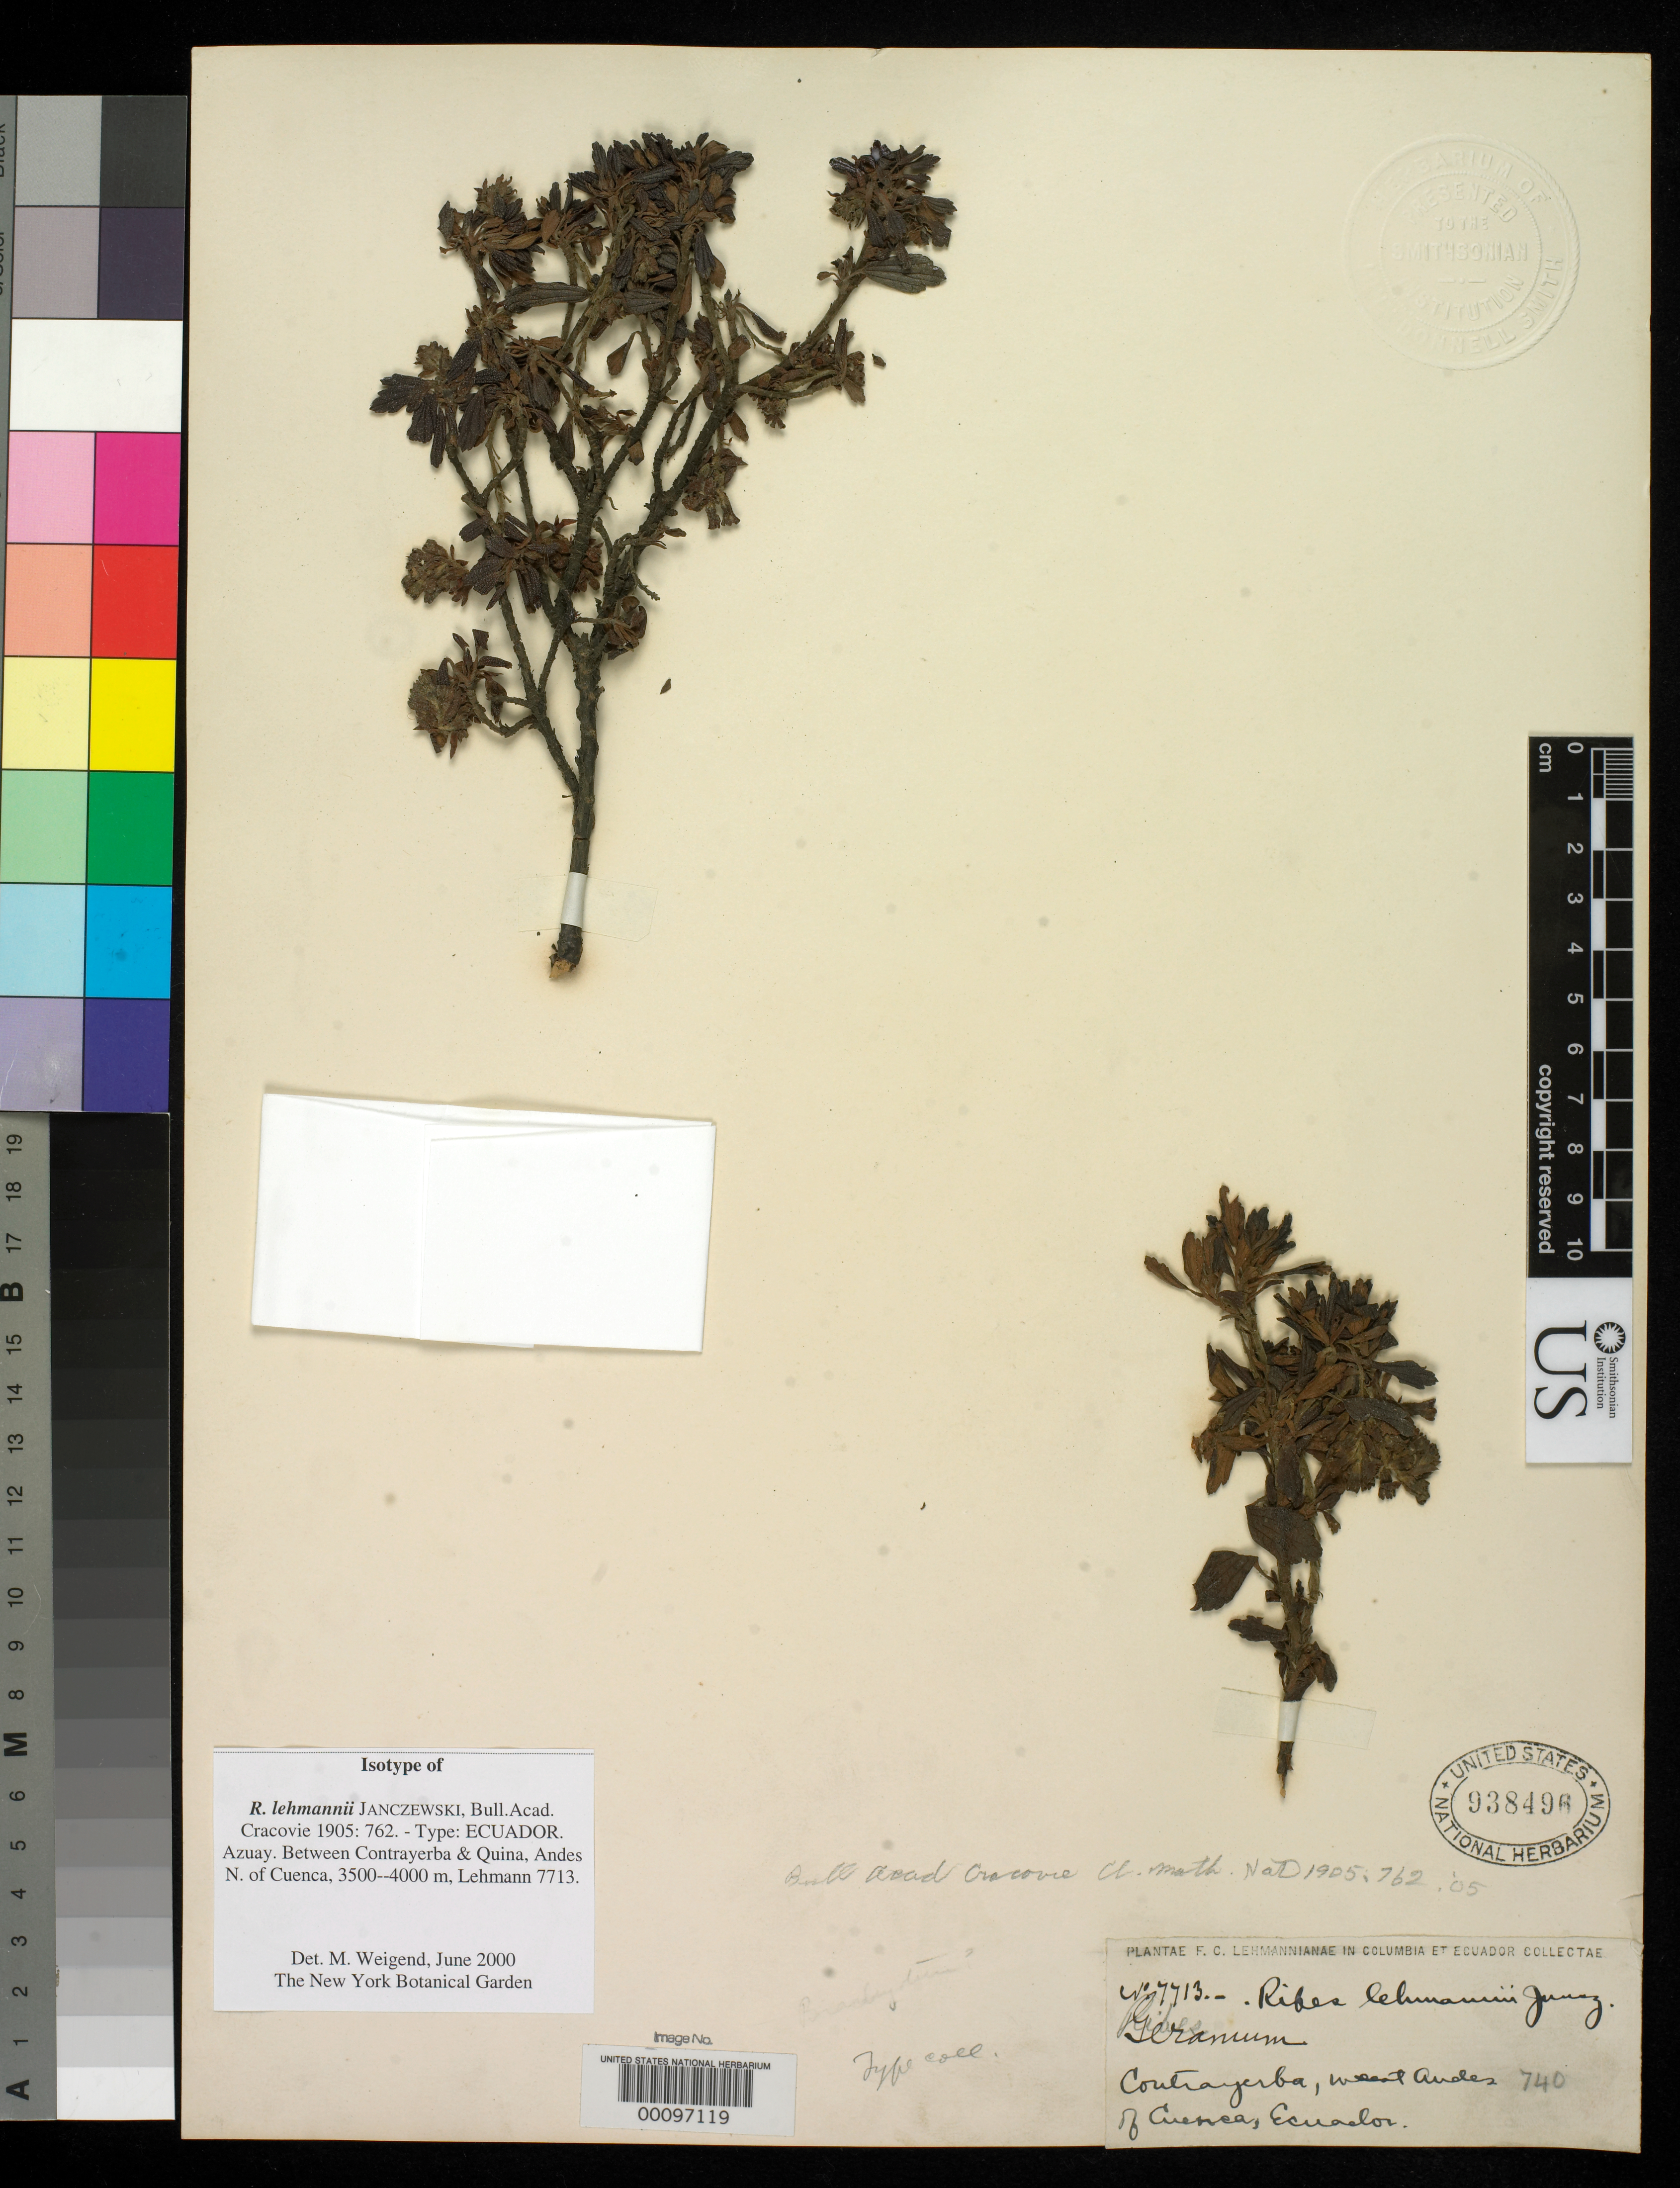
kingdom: Plantae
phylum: Tracheophyta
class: Magnoliopsida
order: Saxifragales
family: Grossulariaceae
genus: Ribes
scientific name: Ribes lehmannii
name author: Janczewski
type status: Isotype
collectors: F. C. Lehmann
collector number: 7713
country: Ecuador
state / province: Azuay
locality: Cuenca.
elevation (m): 4000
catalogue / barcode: US 938496